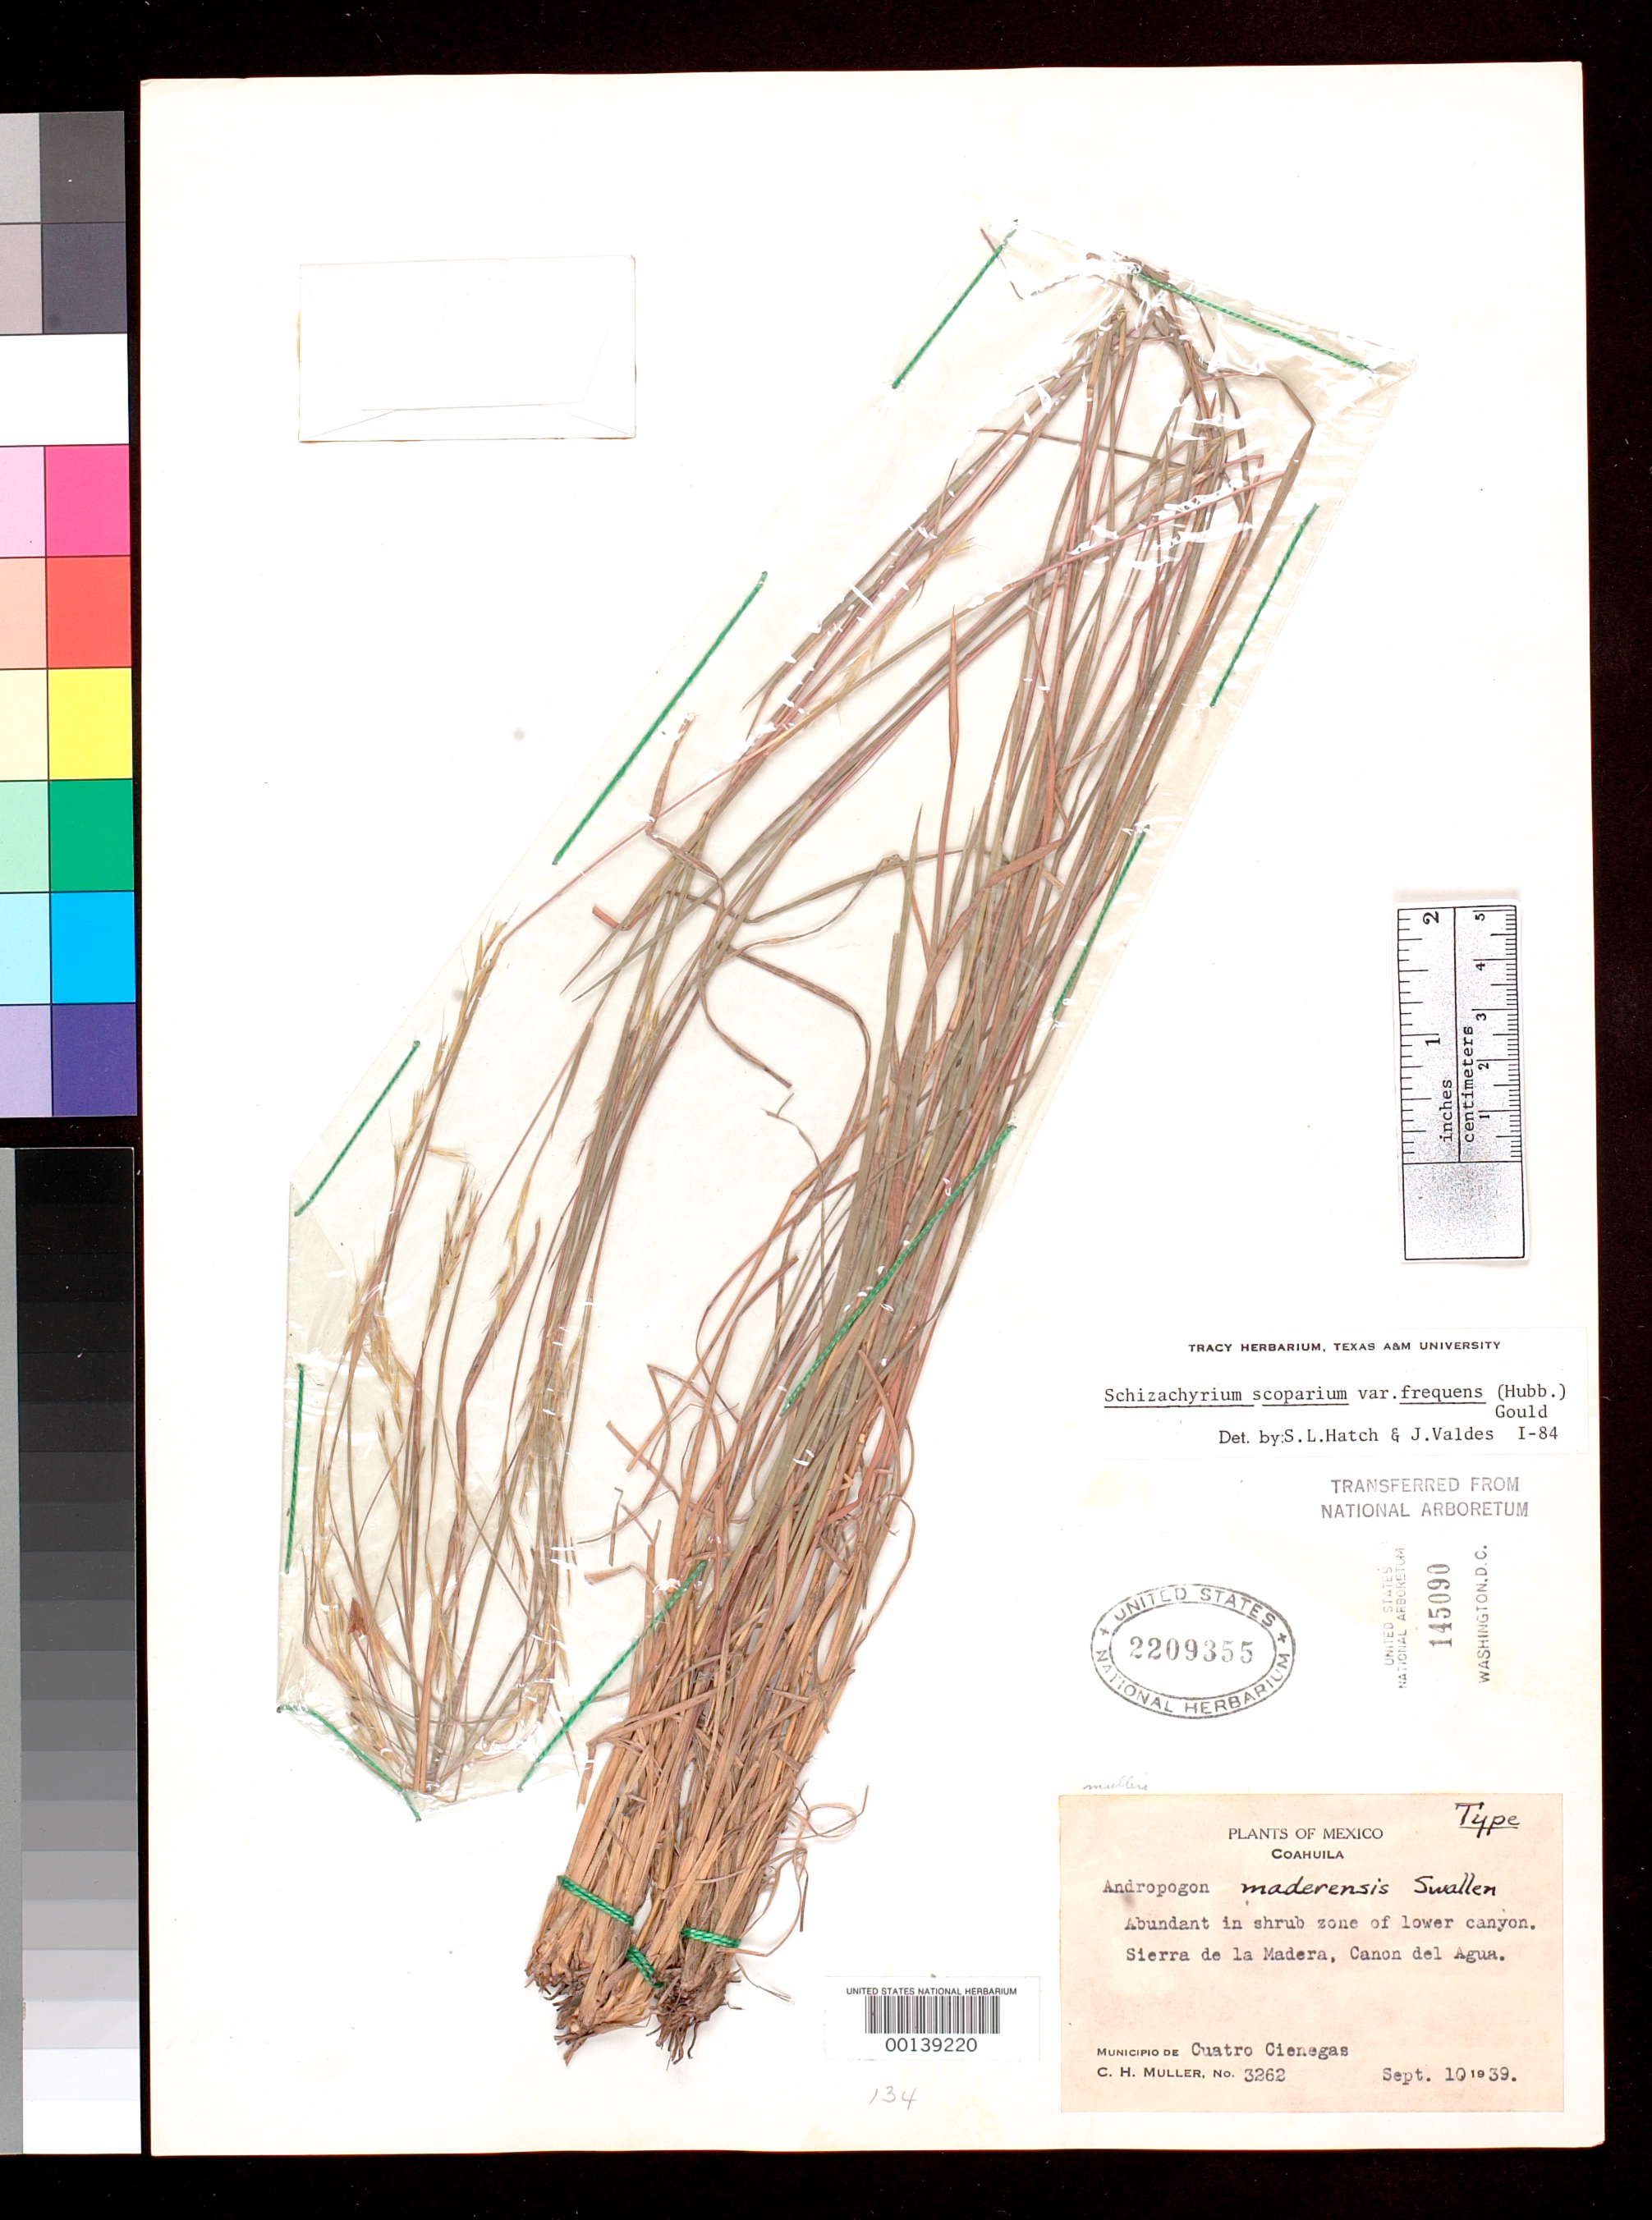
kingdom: Plantae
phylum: Tracheophyta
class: Liliopsida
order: Poales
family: Poaceae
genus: Andropogon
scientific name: Andropogon maderensis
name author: Swallen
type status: Holotype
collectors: C. H. Muller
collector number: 3262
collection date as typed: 07 Sep 1939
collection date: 1939-09-07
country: Mexico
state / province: Coahuila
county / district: Cuatro Cienegas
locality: Sierra de La Madera, Canon del Agua.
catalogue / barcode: US 2209355